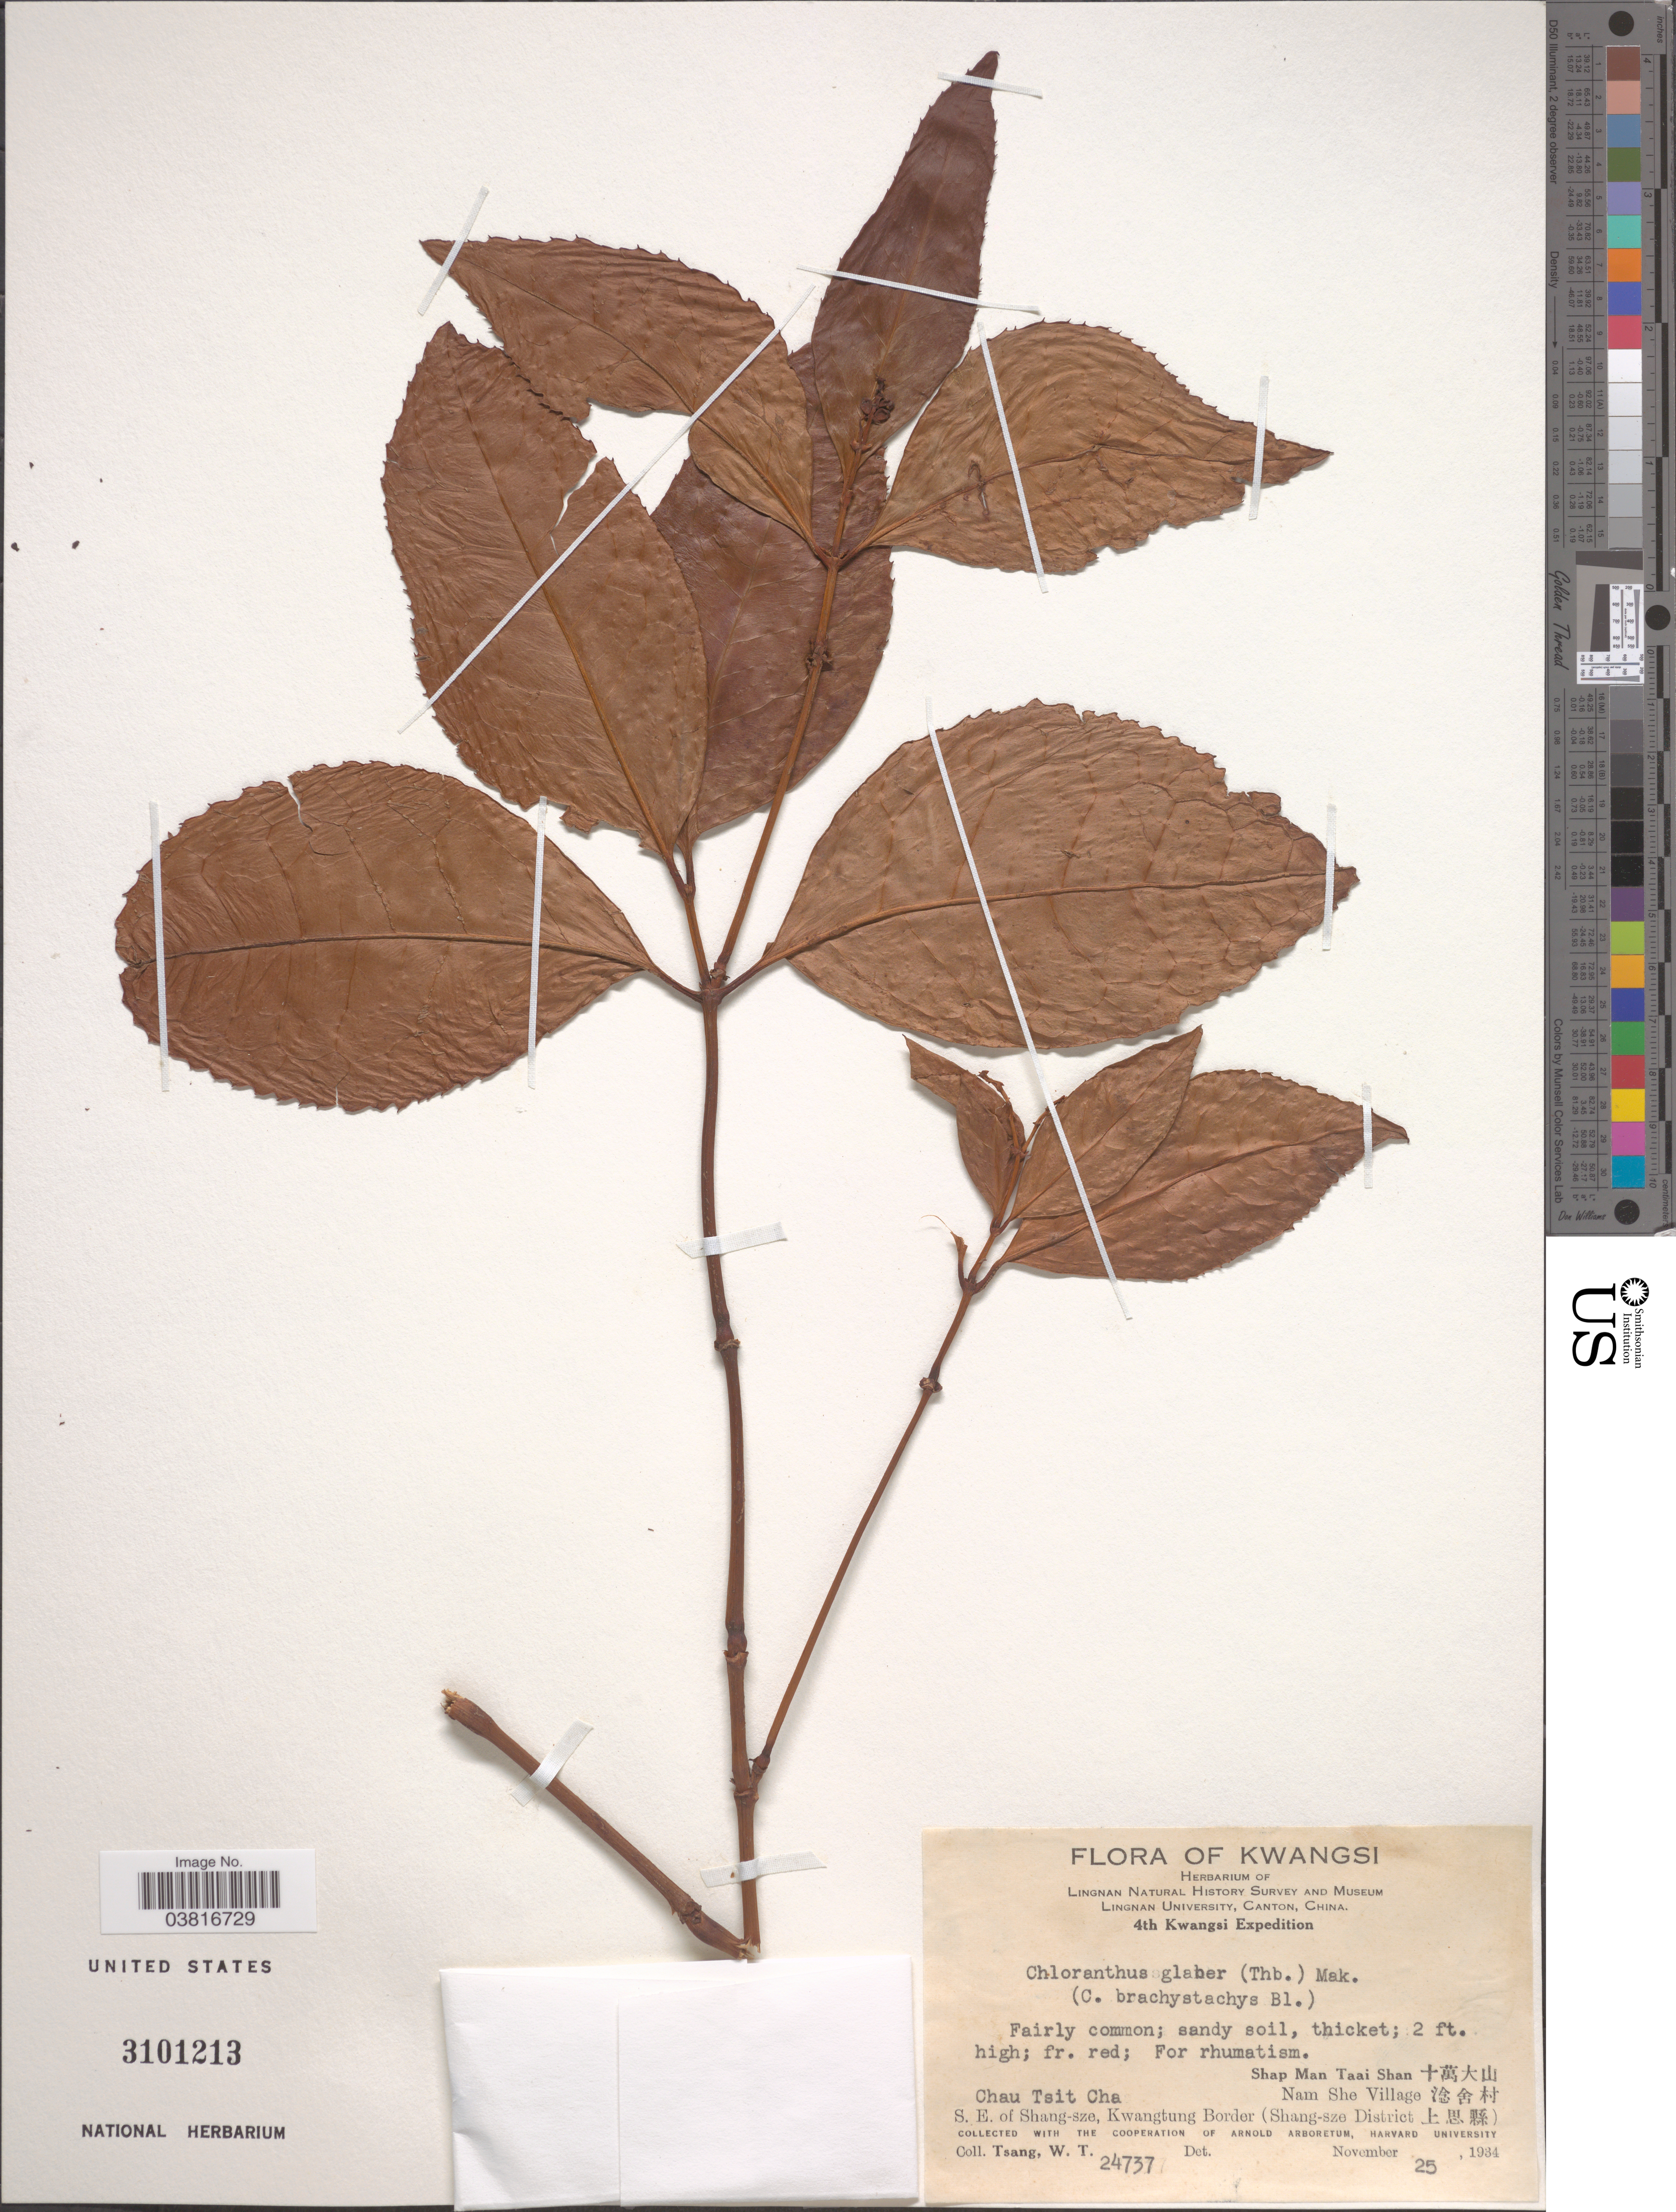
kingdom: Plantae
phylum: Tracheophyta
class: Magnoliopsida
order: Chloranthales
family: Chloranthaceae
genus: Chloranthus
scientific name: Chloranthus glabra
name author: (Thunb.) Makino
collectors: W. T. Tsang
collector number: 24737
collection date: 1934-11-25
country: China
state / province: Guangxi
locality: Kwangsi. Chau Tsit Cha. Shap Man Taai Shan X. Nam She Village X. S.E. of Shang-sze, Kwangtung Border (Shang-sze District X).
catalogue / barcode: US 3101213